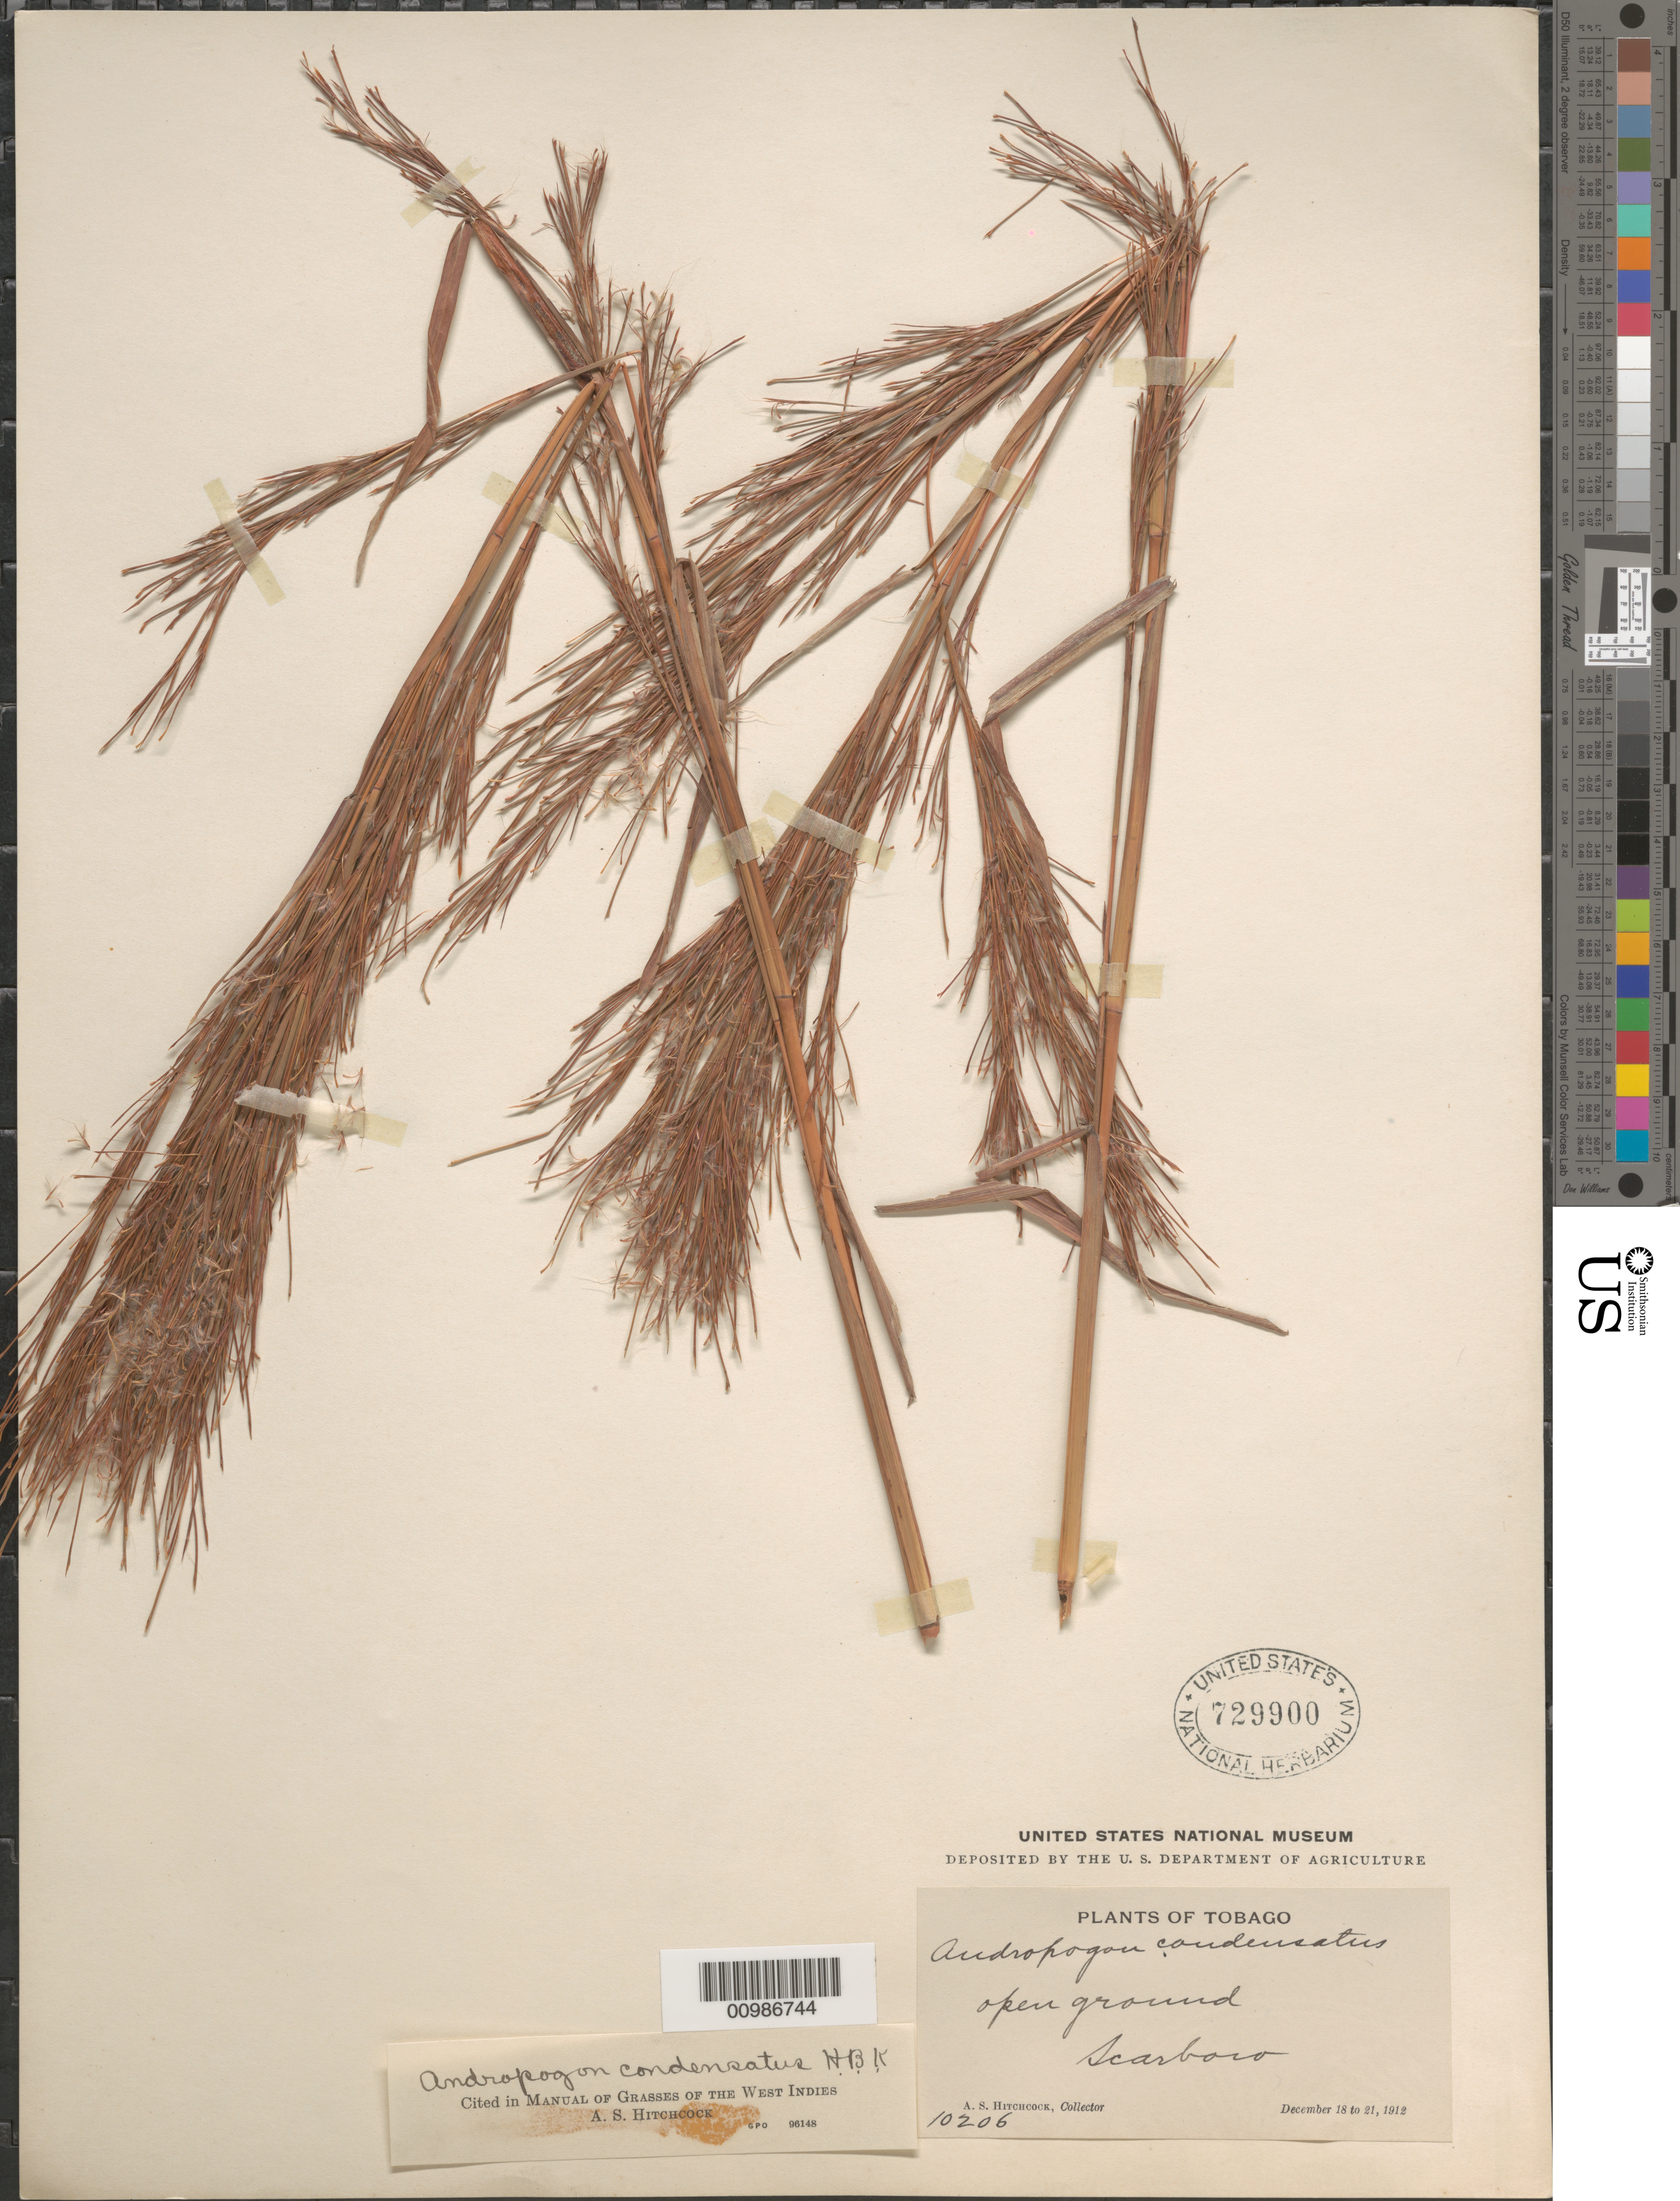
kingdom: Plantae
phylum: Tracheophyta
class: Liliopsida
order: Poales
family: Poaceae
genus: Andropogon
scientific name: Andropogon condensatus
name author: Kunth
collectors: A. S. Hitchcock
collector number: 10206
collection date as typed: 18 Dec 1912 to20 Dec 1912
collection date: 1912-12-18/1912-12-20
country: Trinidad and Tobago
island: Tobago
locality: Scarborough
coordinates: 0 N, 0 E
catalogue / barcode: US 729900